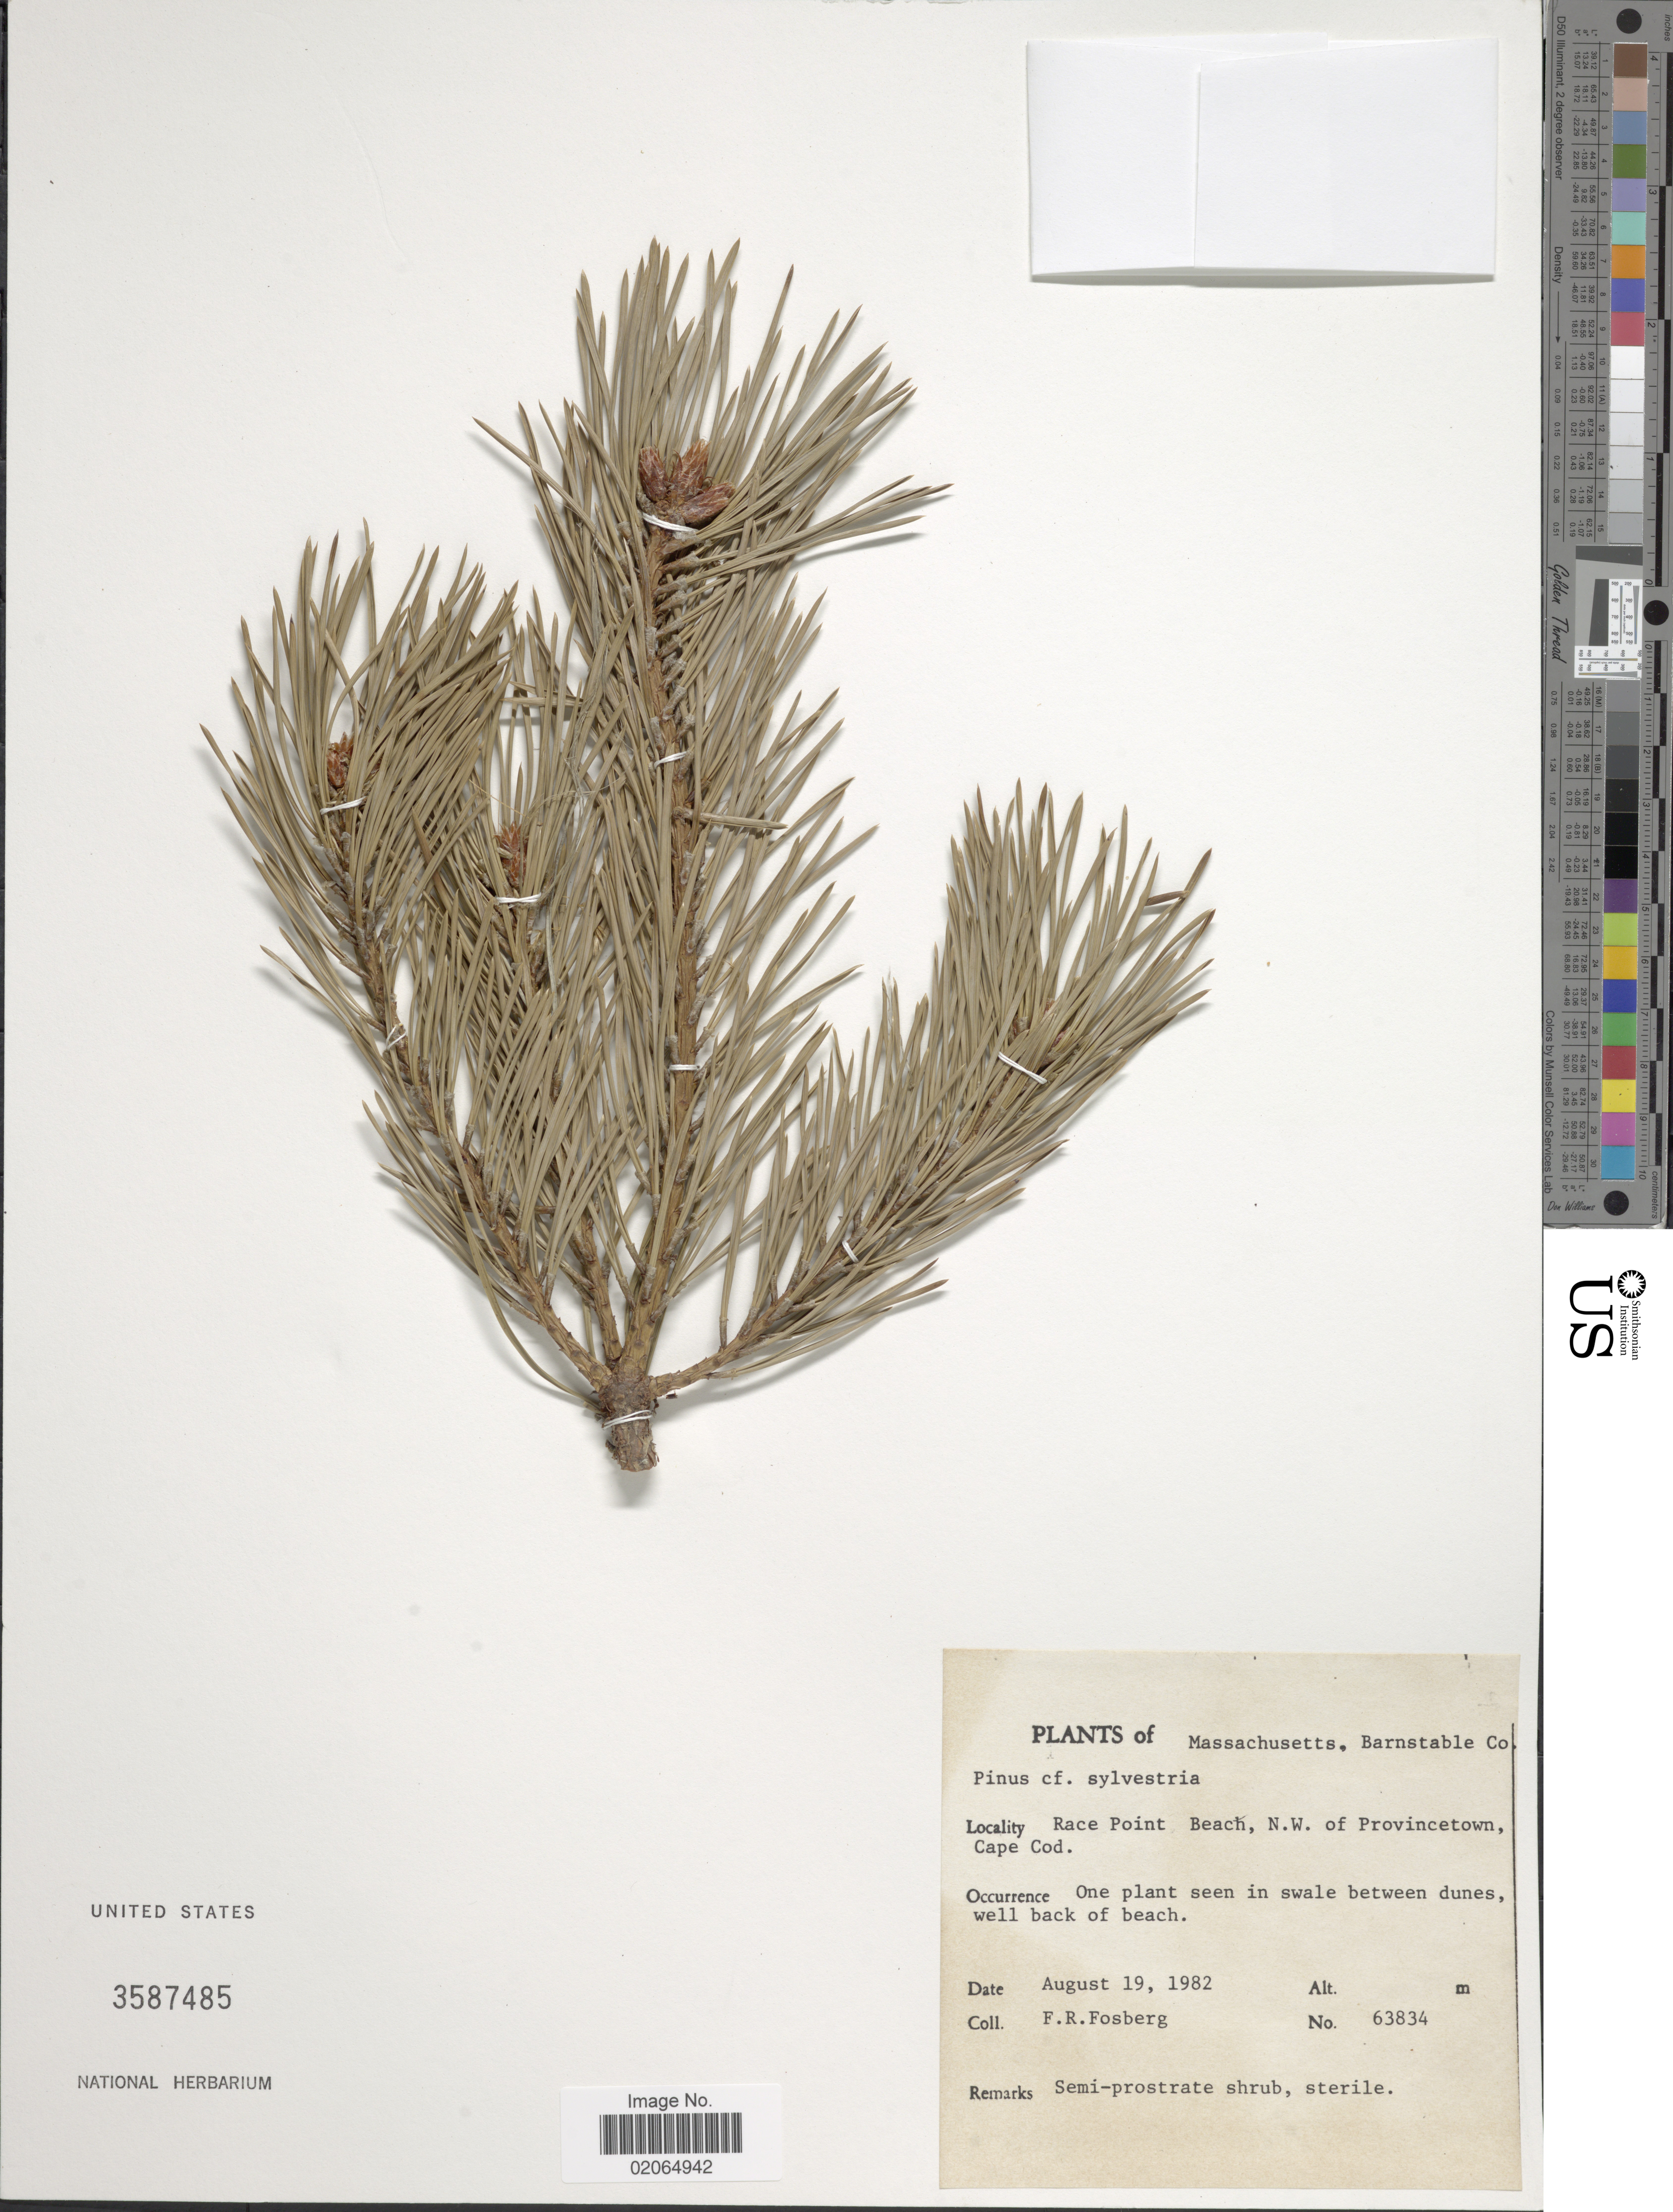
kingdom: Plantae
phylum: Tracheophyta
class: Pinopsida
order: Pinales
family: Pinaceae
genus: Pinus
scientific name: Pinus sylvestris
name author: L.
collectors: F. R. Fosberg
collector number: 63834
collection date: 1982-08-19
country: United States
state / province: Massachusetts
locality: Barnstable Co., Race Point Beach, N.W. of Provinccetown, Cape Cod.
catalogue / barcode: US 3587485